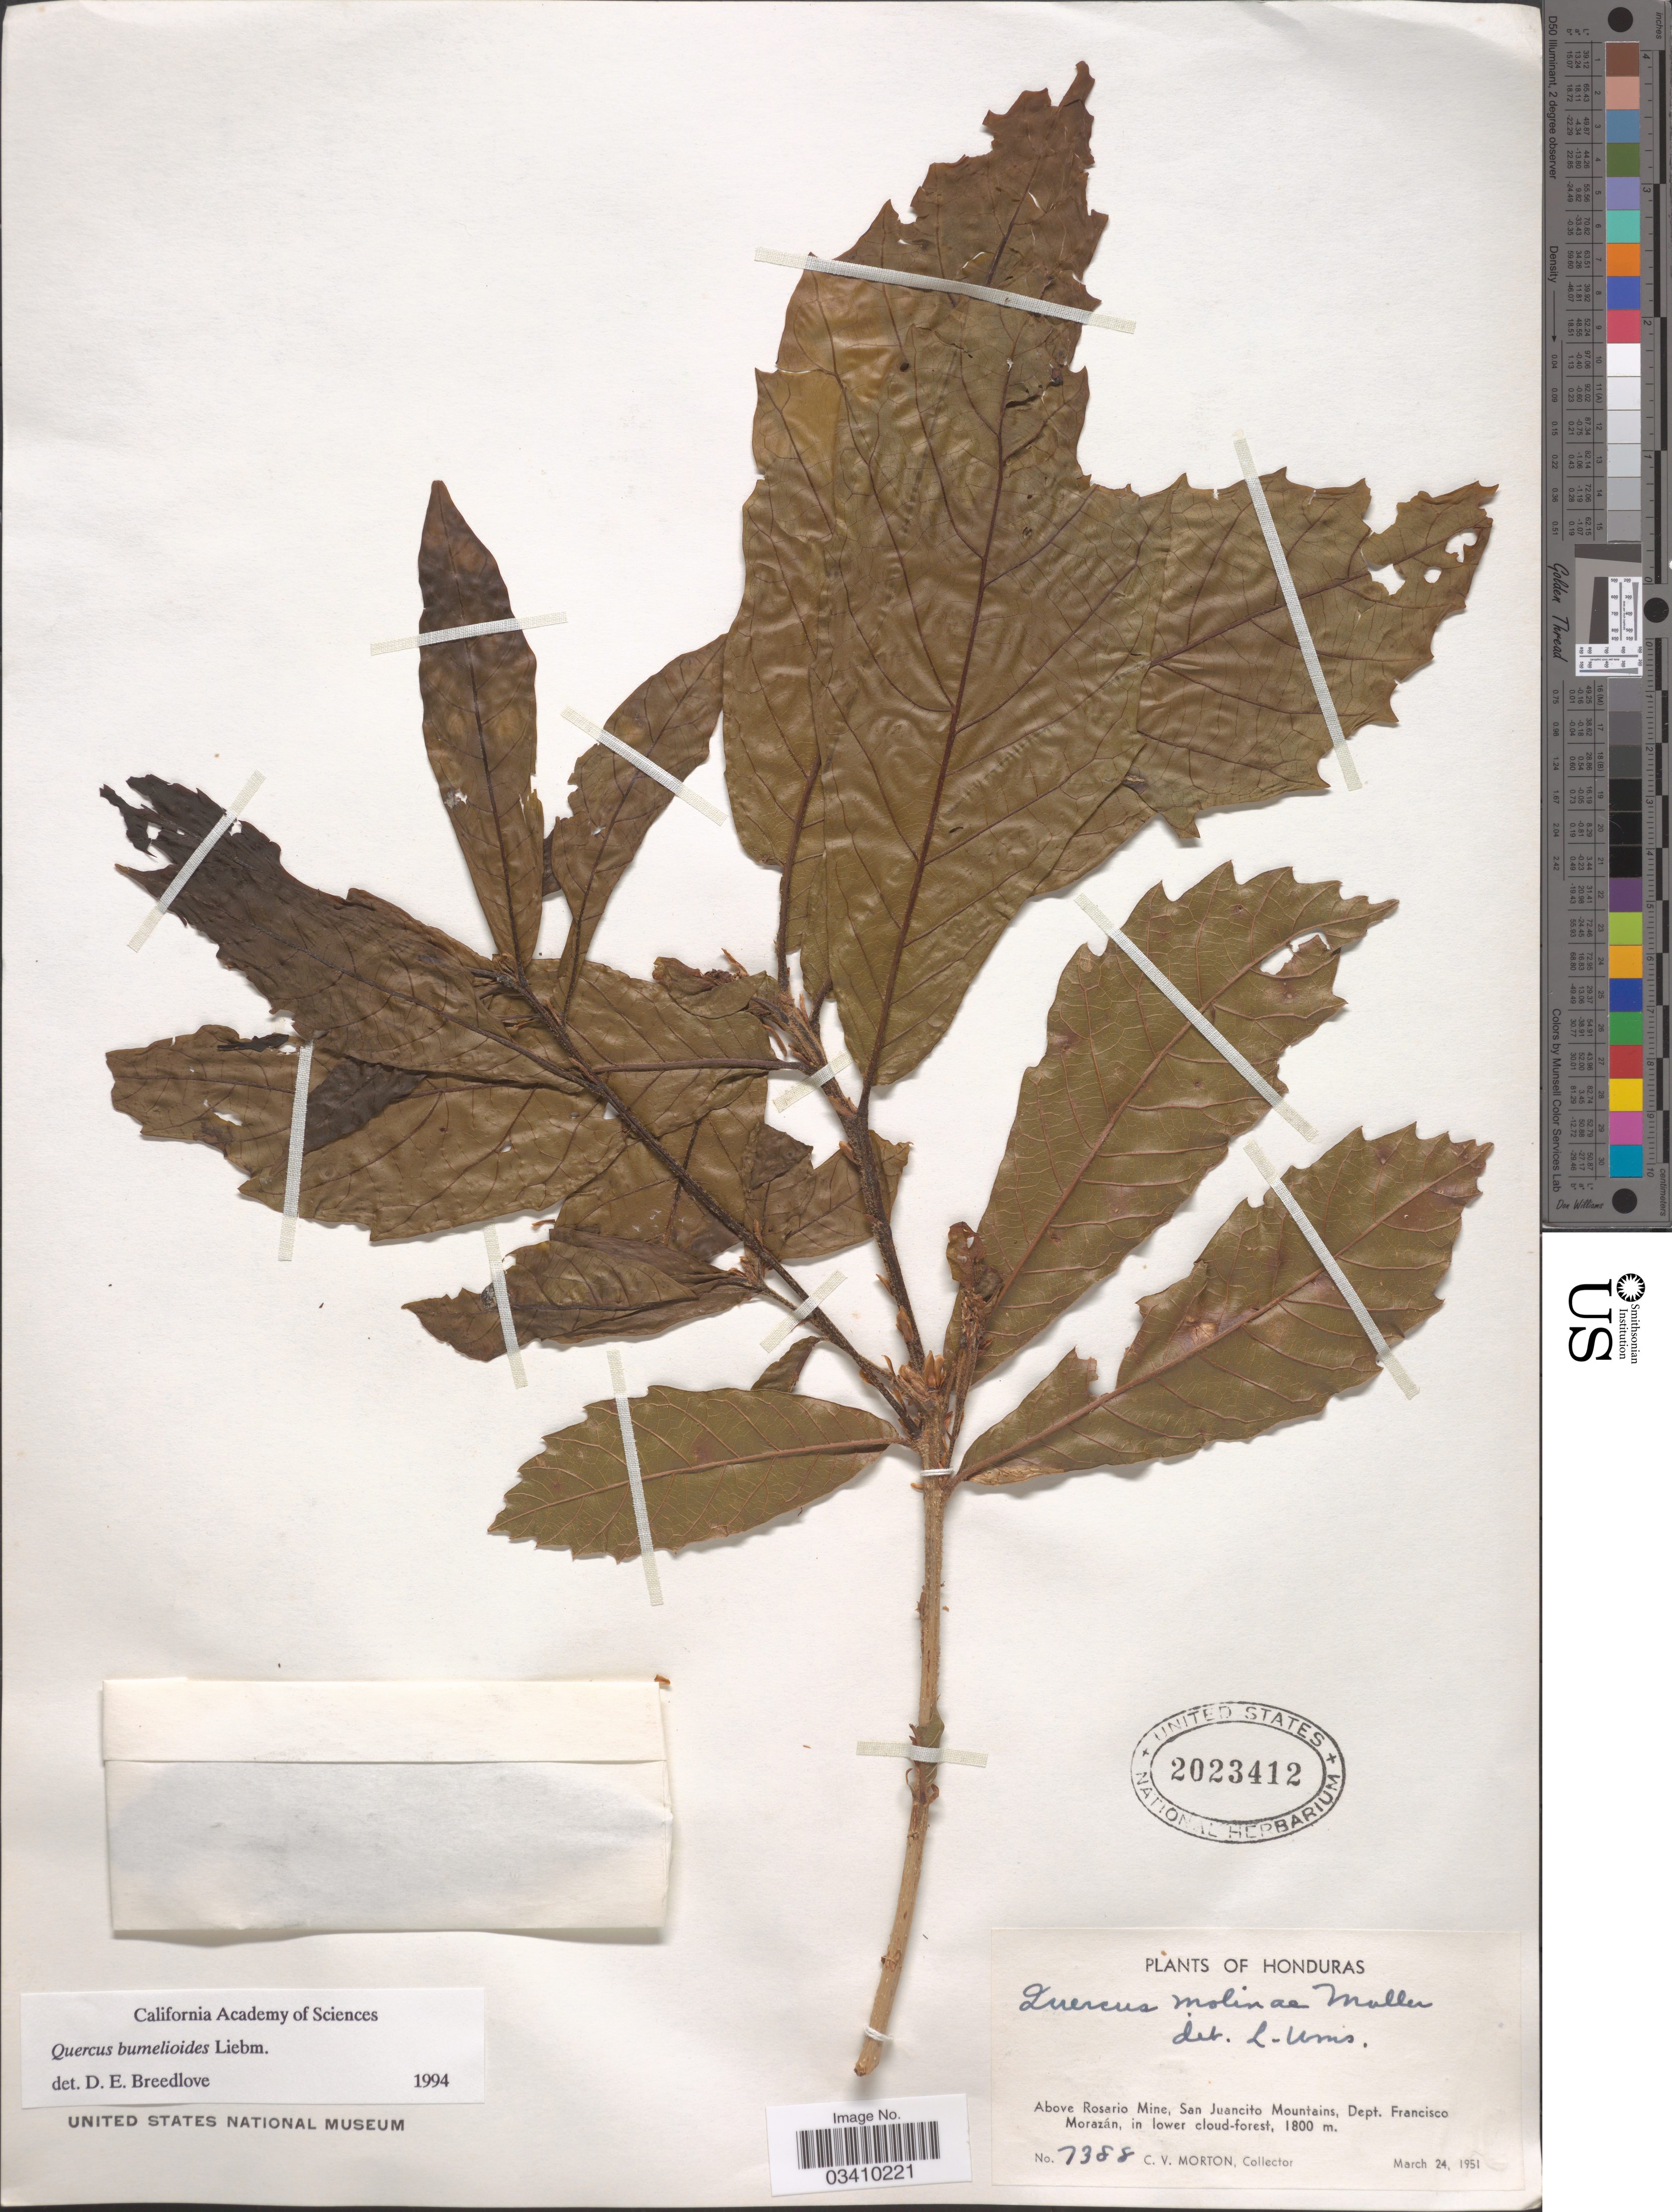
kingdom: Plantae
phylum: Tracheophyta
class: Magnoliopsida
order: Fagales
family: Fagaceae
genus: Quercus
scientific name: Quercus bumelioides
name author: Liebm.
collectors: C. V. Morton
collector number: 7388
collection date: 1951-03-24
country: Honduras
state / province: Fco. Morazán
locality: Above Rosario Mine, San Juancito Mountains, Dept. Francisco Morazán, in lower cloud-forest.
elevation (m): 1800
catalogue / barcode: US 2023412